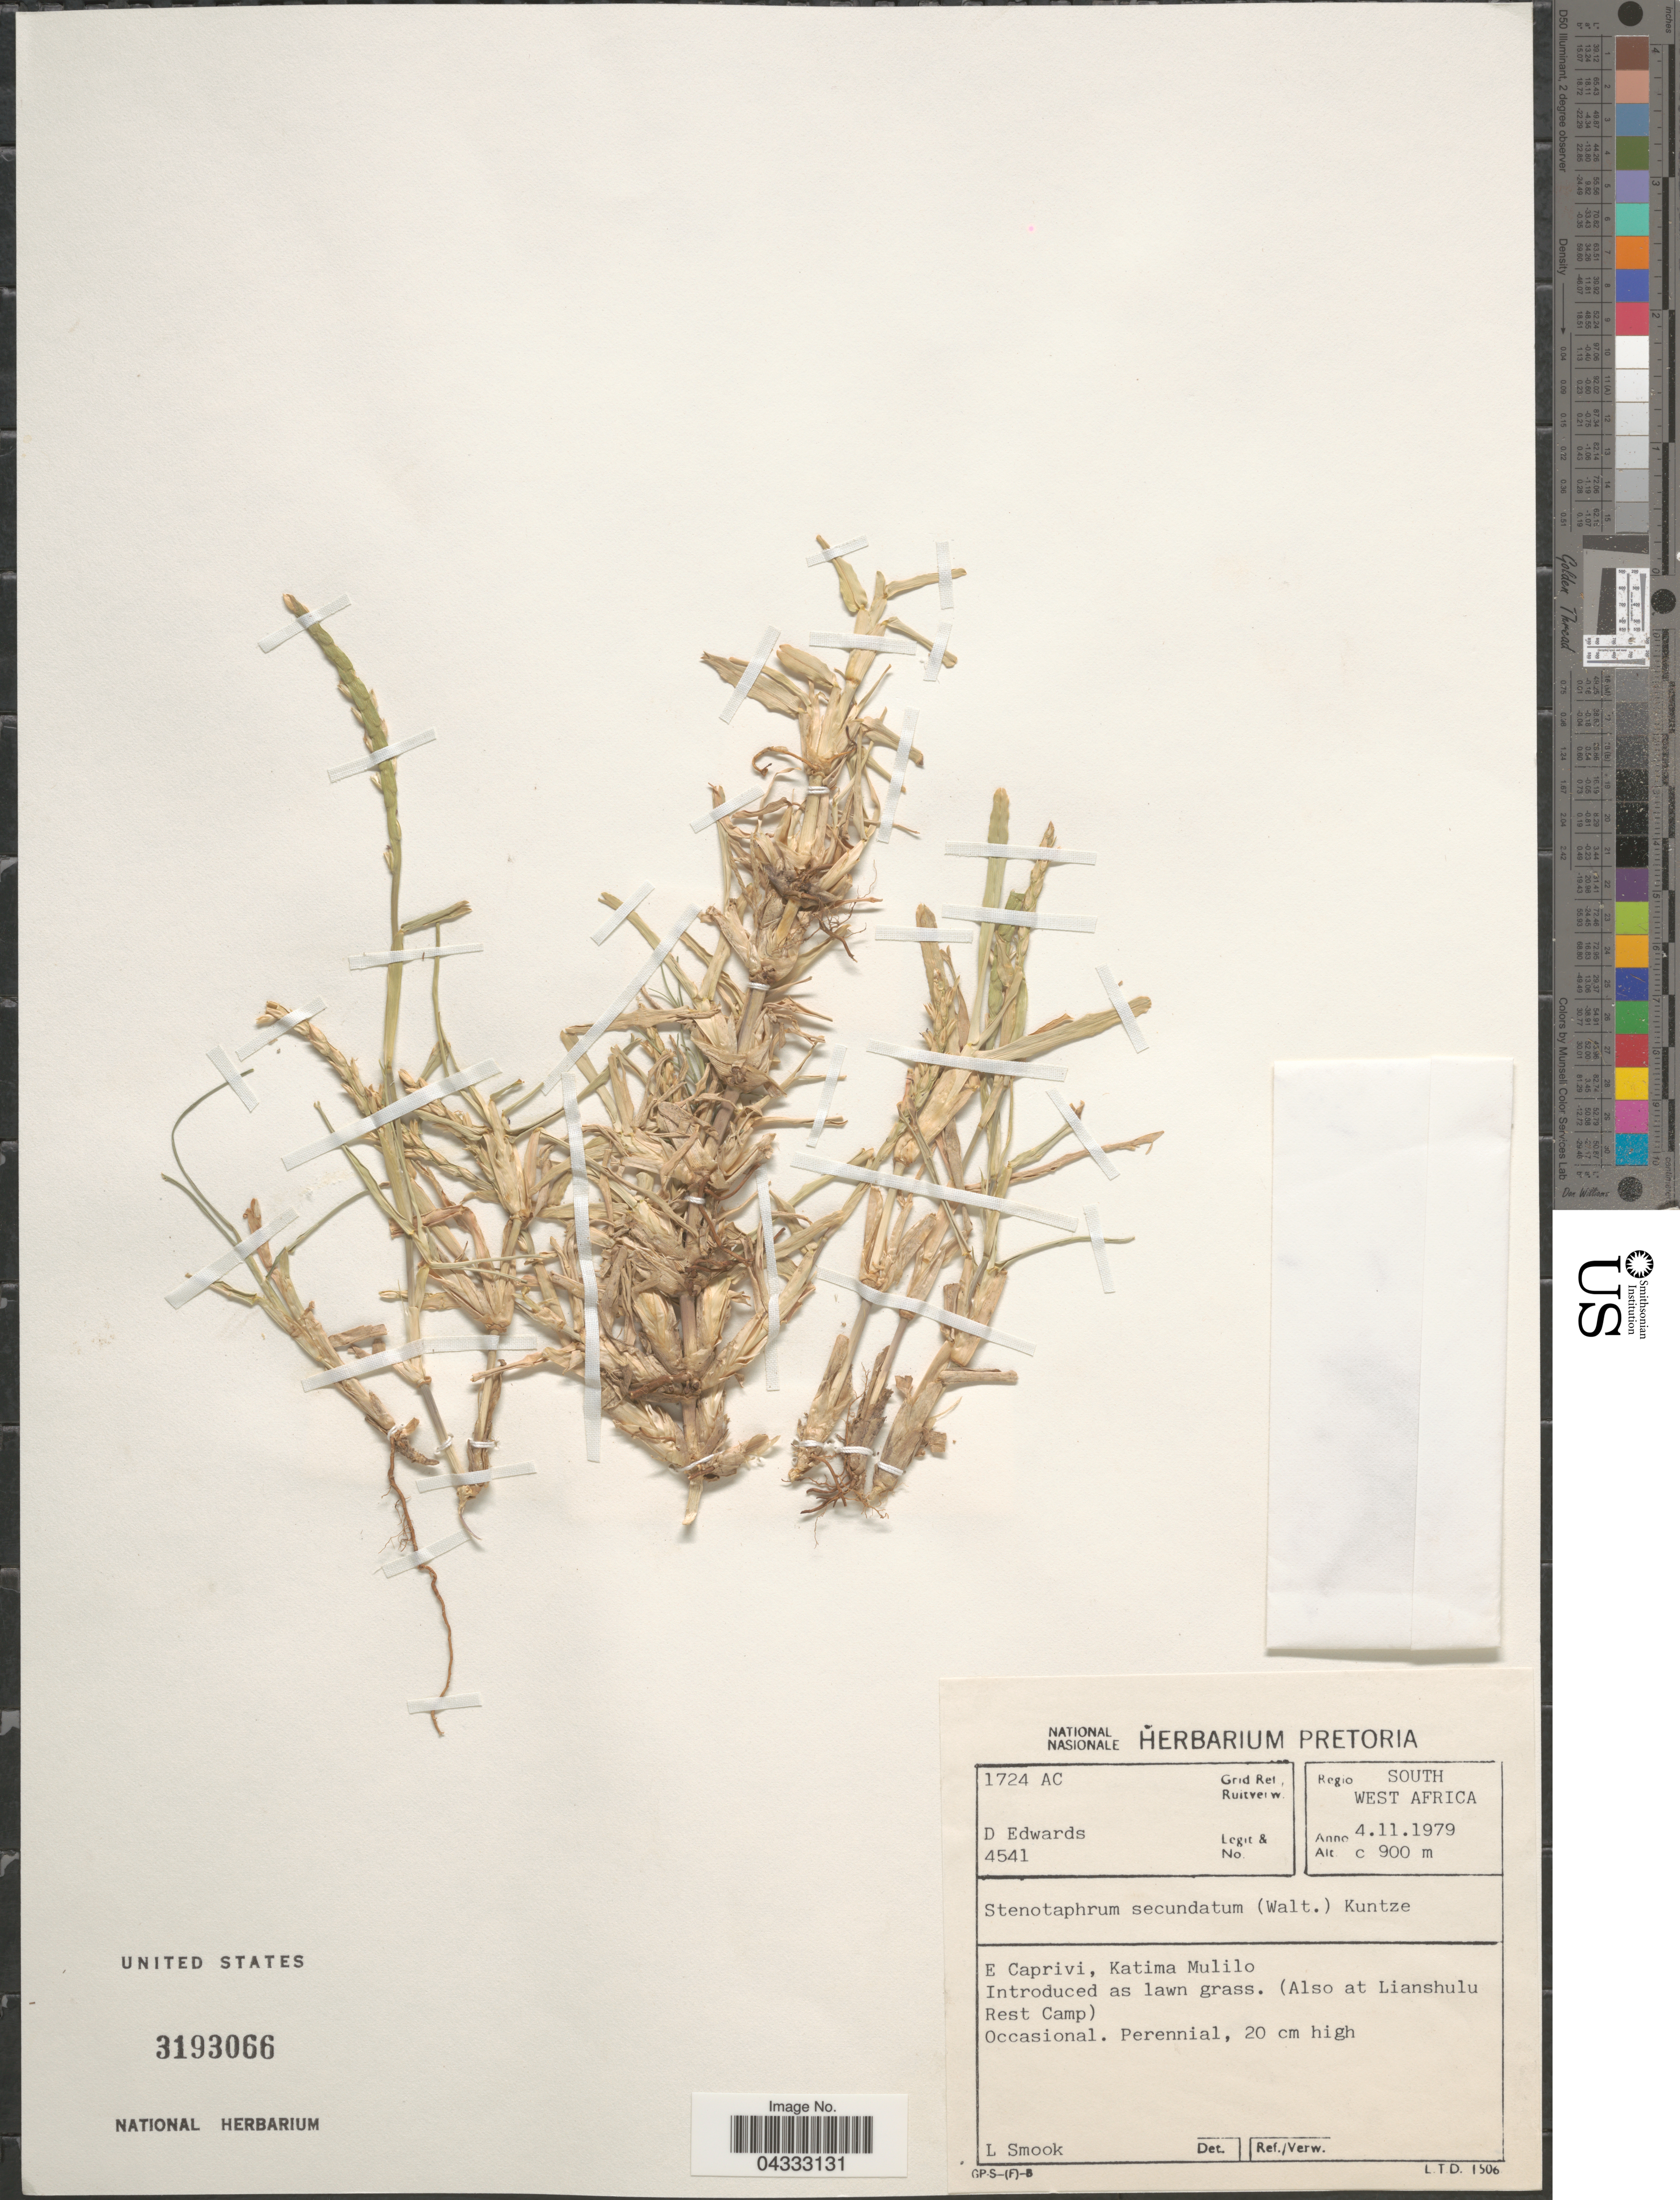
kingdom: Plantae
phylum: Tracheophyta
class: Liliopsida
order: Poales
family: Poaceae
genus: Stenotaphrum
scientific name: Stenotaphrum secundatum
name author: (Walter) Kuntze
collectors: D. Edwards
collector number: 4541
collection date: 1979-11-04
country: Namibia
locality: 1724 AC Grid Ref./Ruitverw. Regio South West Africa. E Caprivi, Katima Mulilo. (Also at Lianshulu Rest Camp).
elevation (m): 900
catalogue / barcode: US 3193066